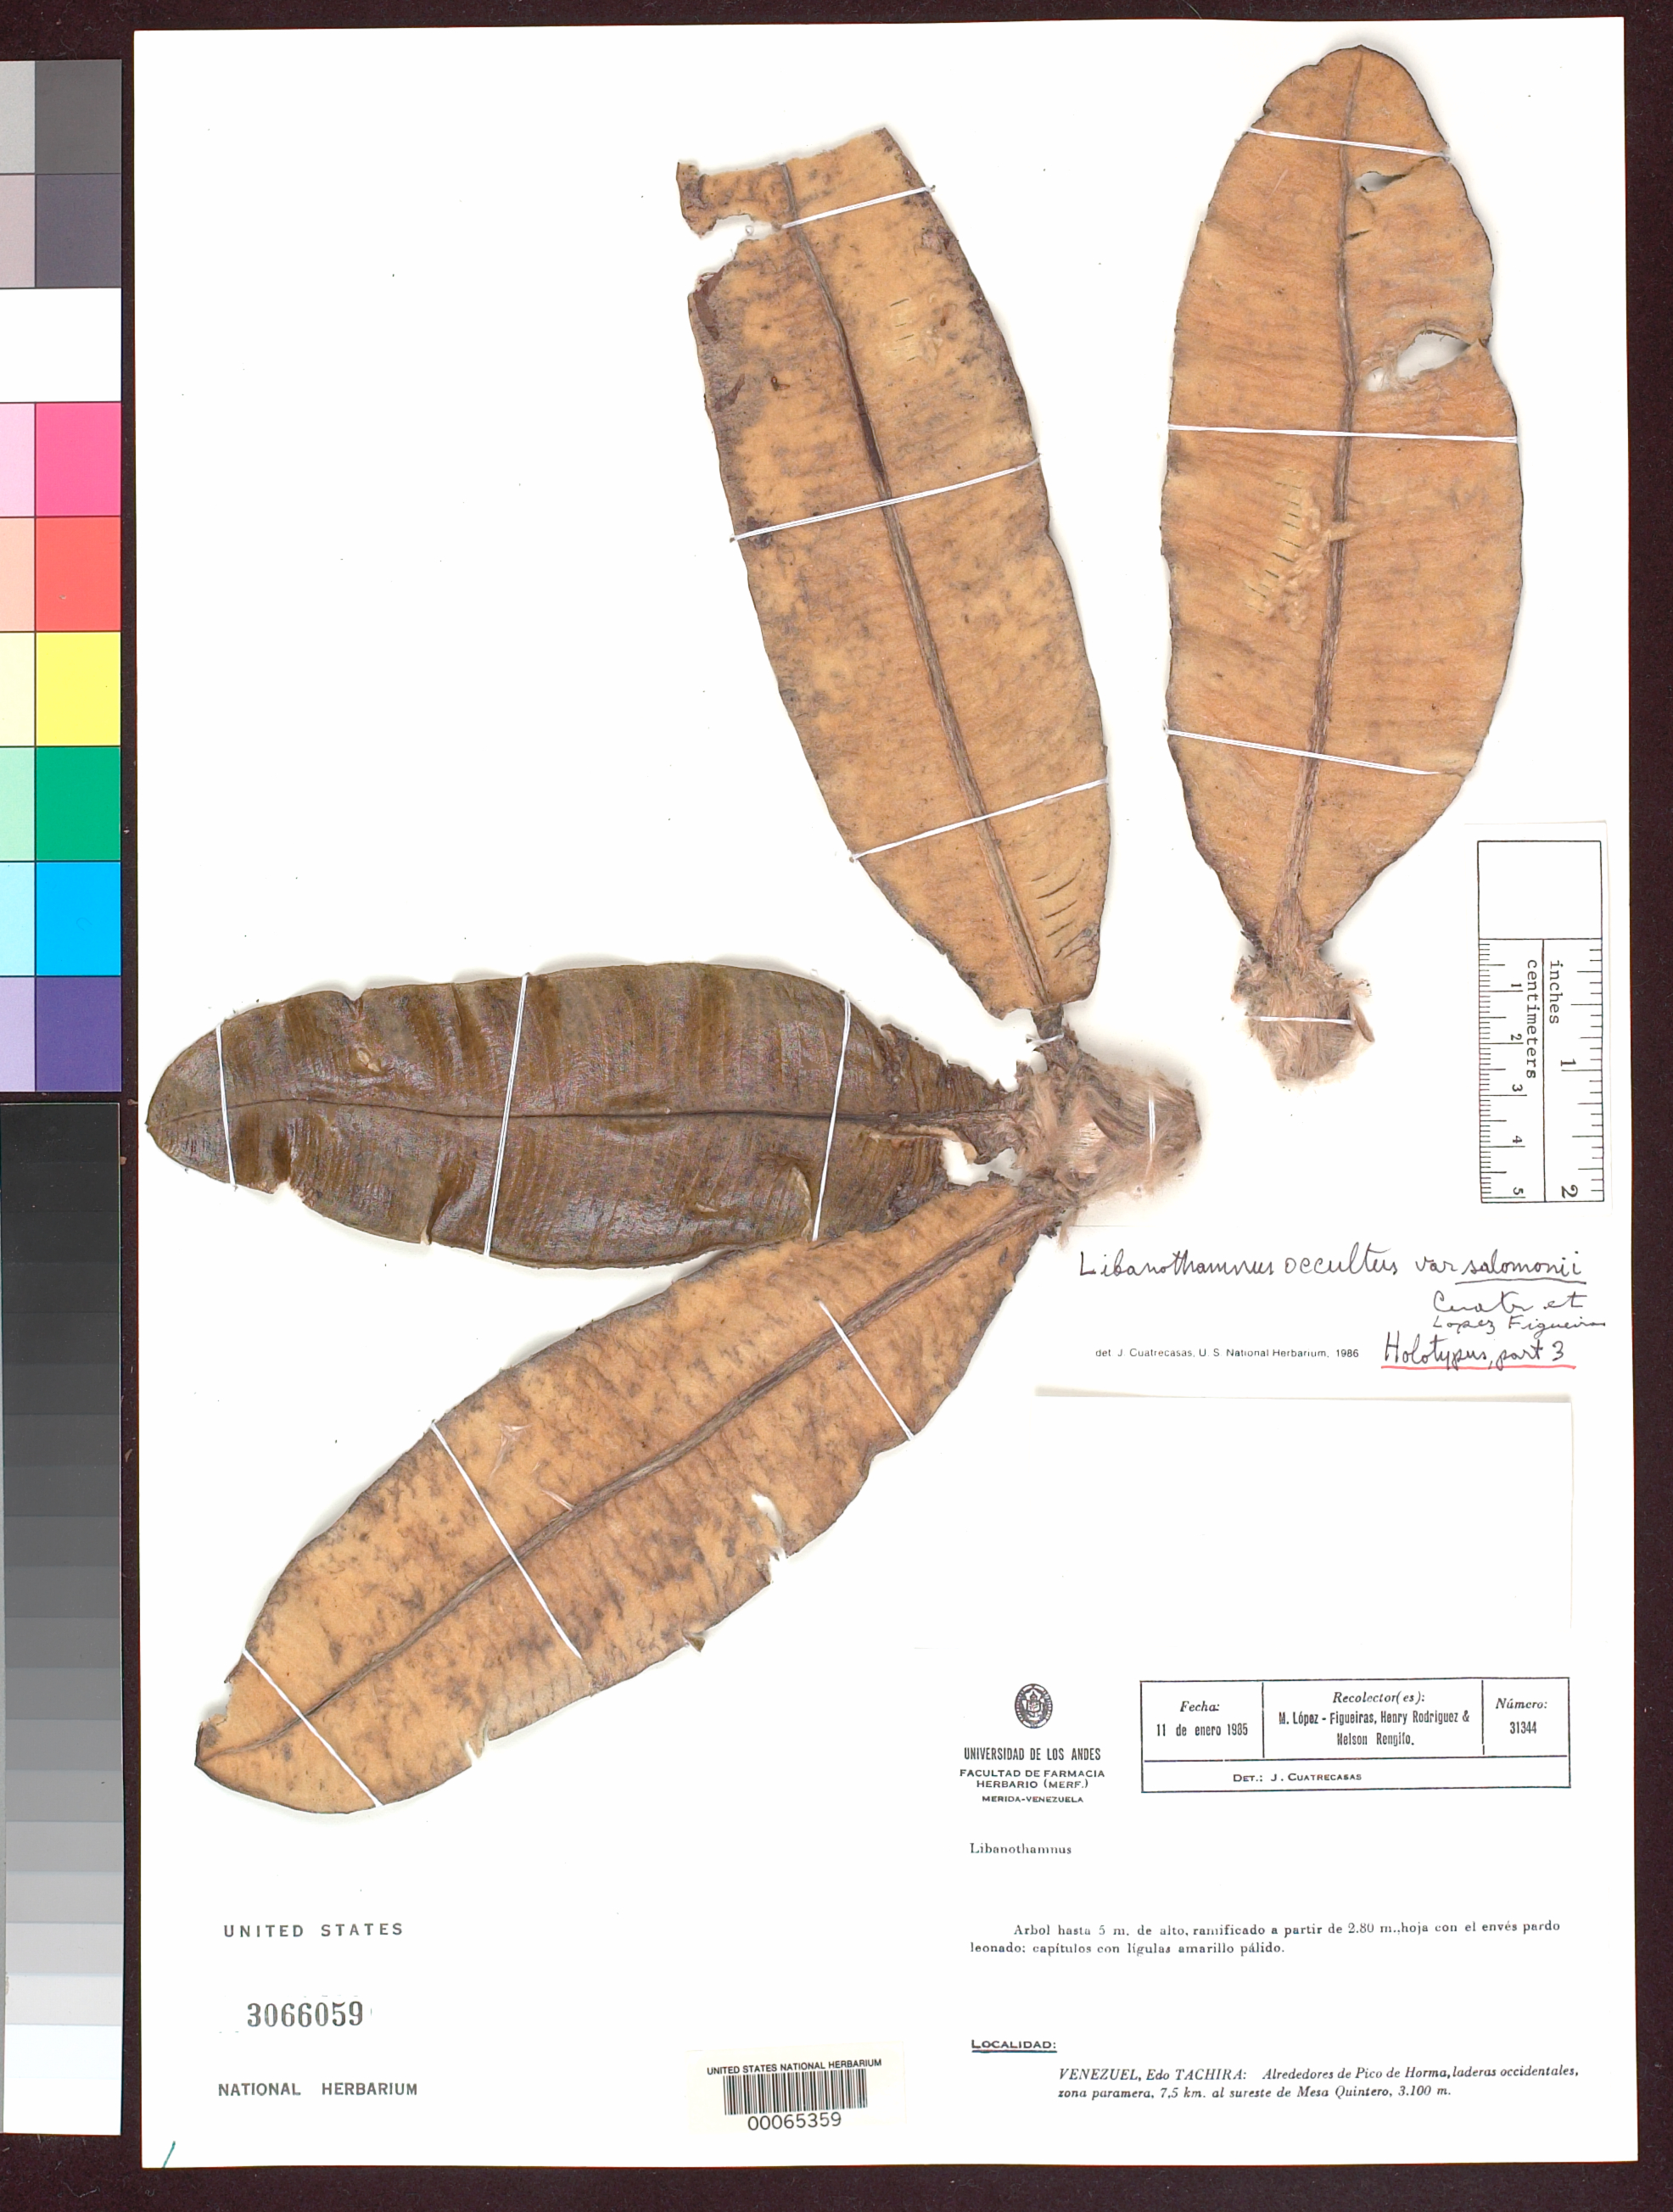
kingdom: Plantae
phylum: Tracheophyta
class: Magnoliopsida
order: Asterales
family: Asteraceae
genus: Libanothamnus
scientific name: Libanothamnus occultus var. salomonii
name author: Cuatrec. & López Fig.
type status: Holotype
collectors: M. López Figueiras, H. A. Rodriguez & N. Rengifo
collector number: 31344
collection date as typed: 11 Jan 1985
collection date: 1985-01-11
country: Venezuela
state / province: Tachira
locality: Alrededores de Pico de Horma, Laderas Occidentales, Zona Paramera, 7.5 km Sureste de Mesa Quintero.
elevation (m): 3100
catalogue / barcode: US 3066059